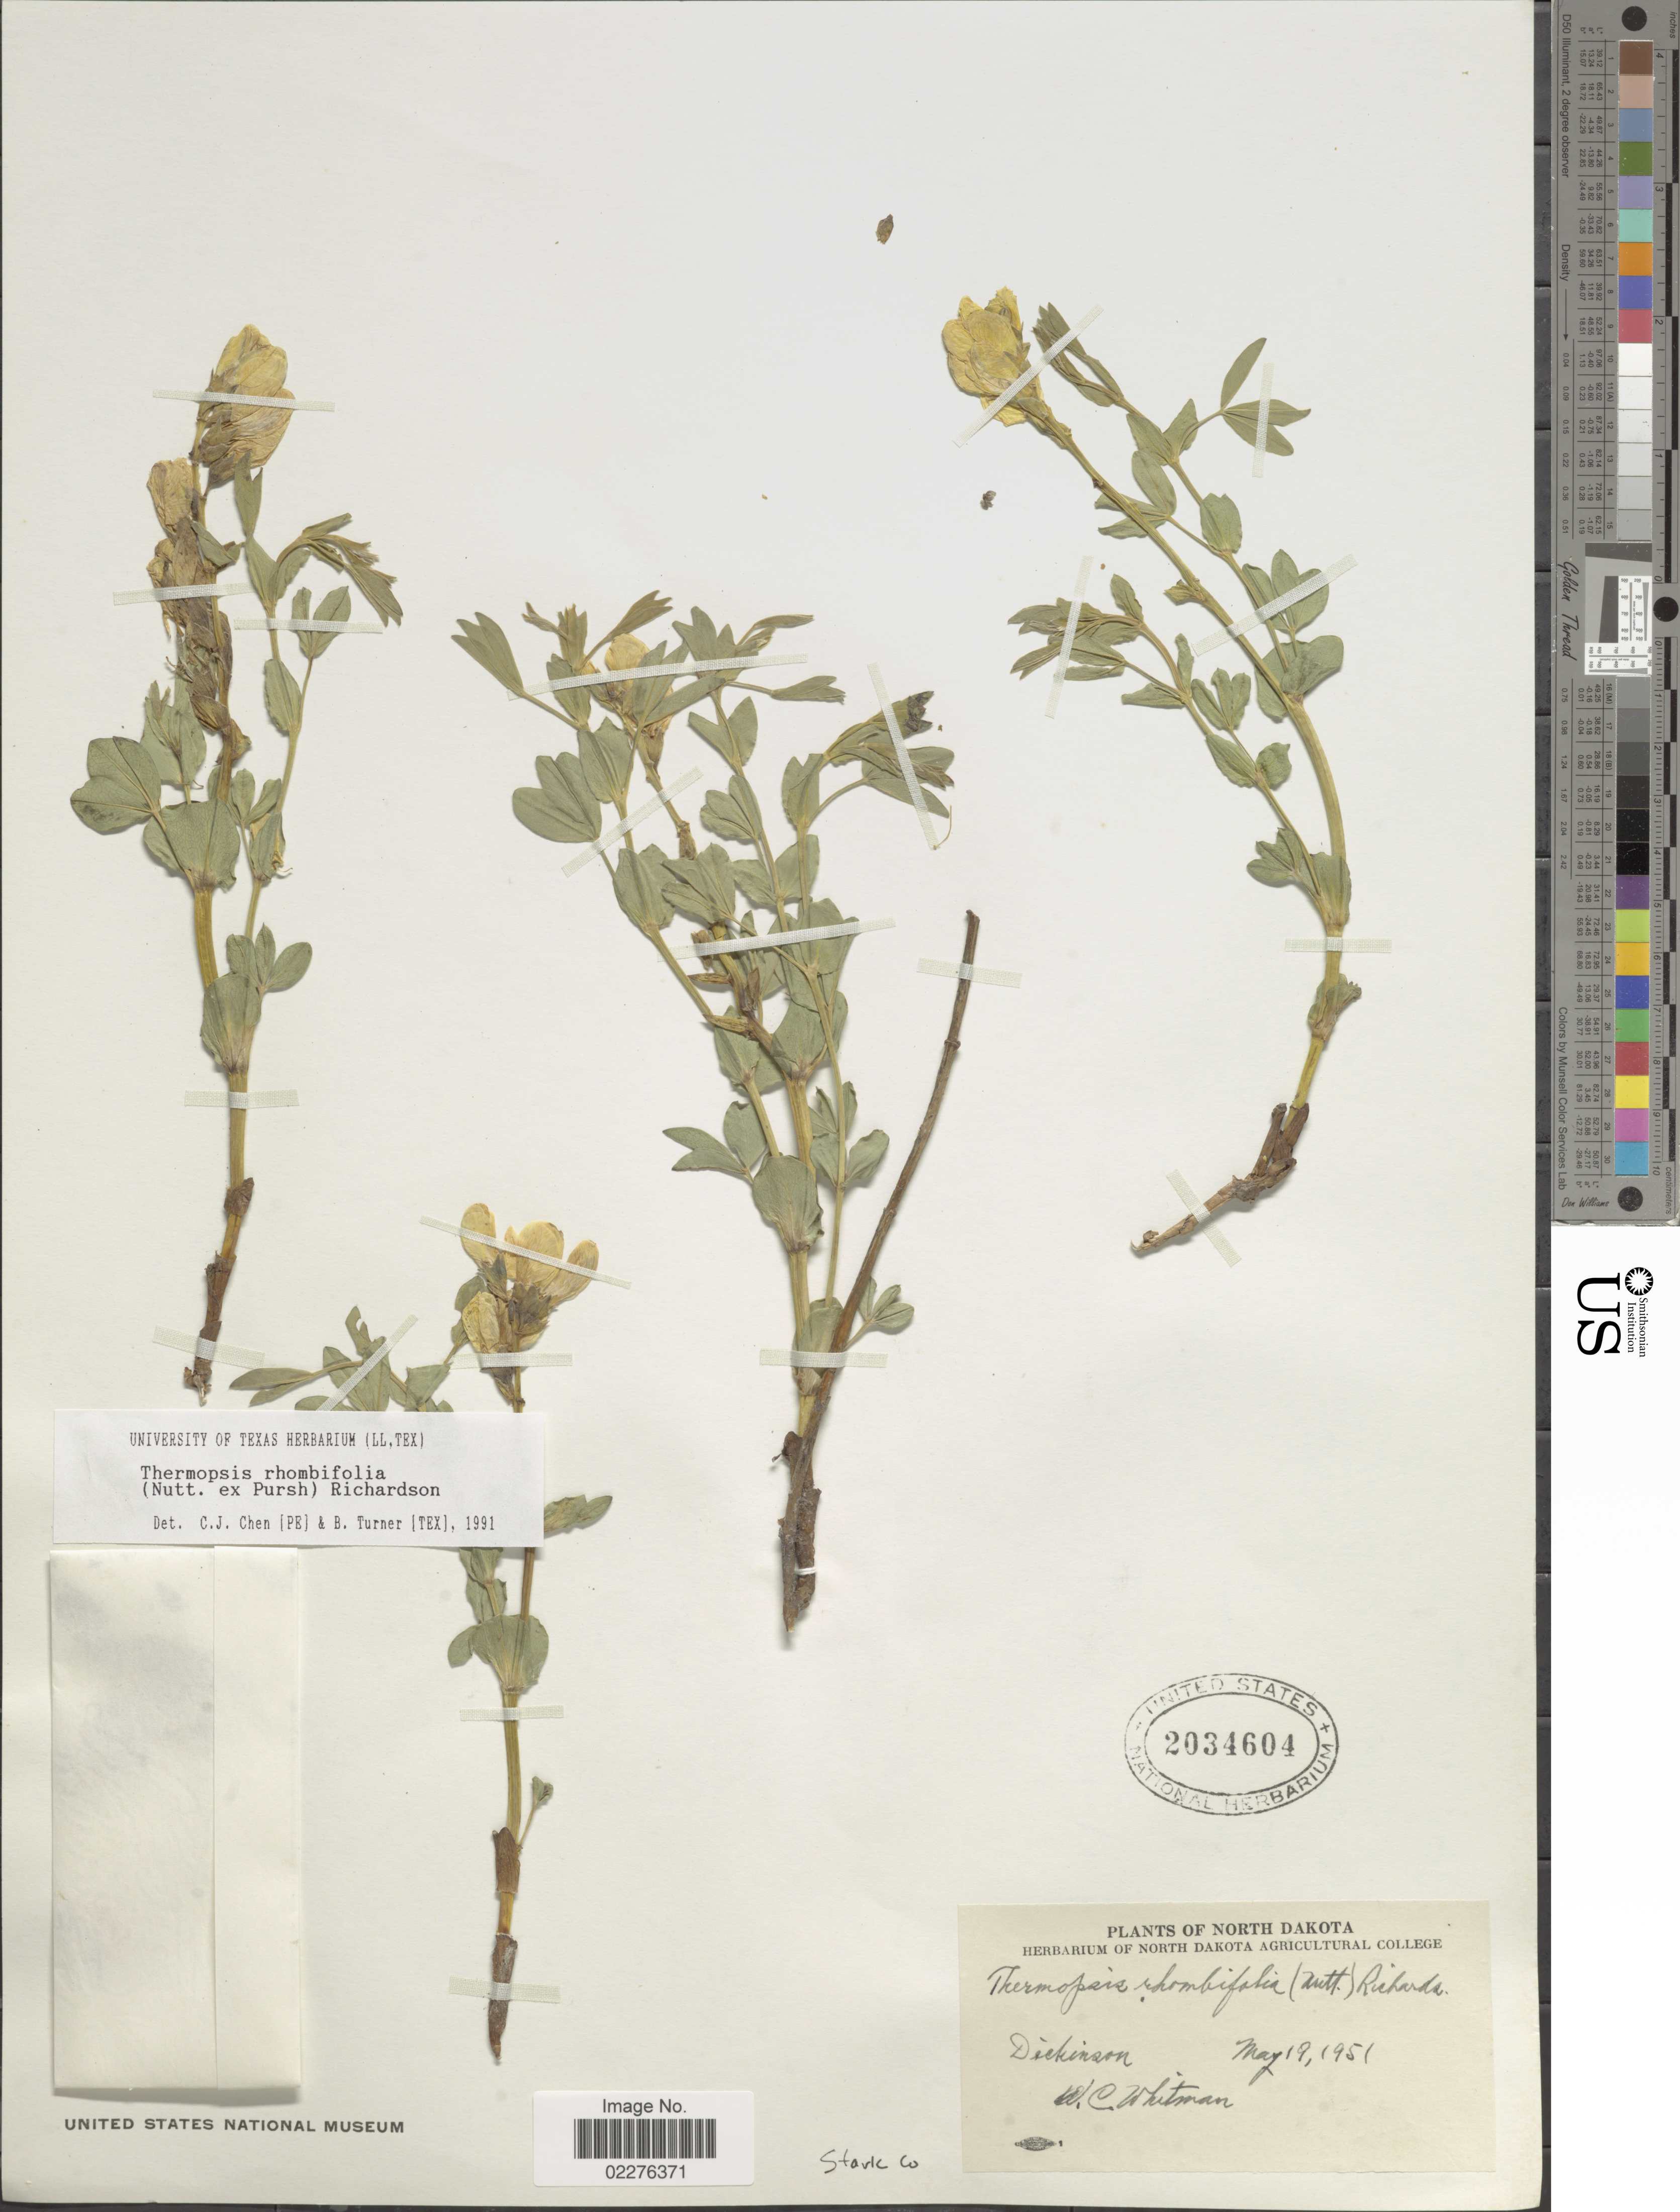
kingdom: Plantae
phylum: Tracheophyta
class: Magnoliopsida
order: Fabales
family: Fabaceae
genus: Thermopsis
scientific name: Thermopsis rhombifolia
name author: Richardson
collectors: J. Whitman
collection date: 1951-05-19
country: United States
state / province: North Dakota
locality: Dickinson, Stark Co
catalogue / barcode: US 2034604